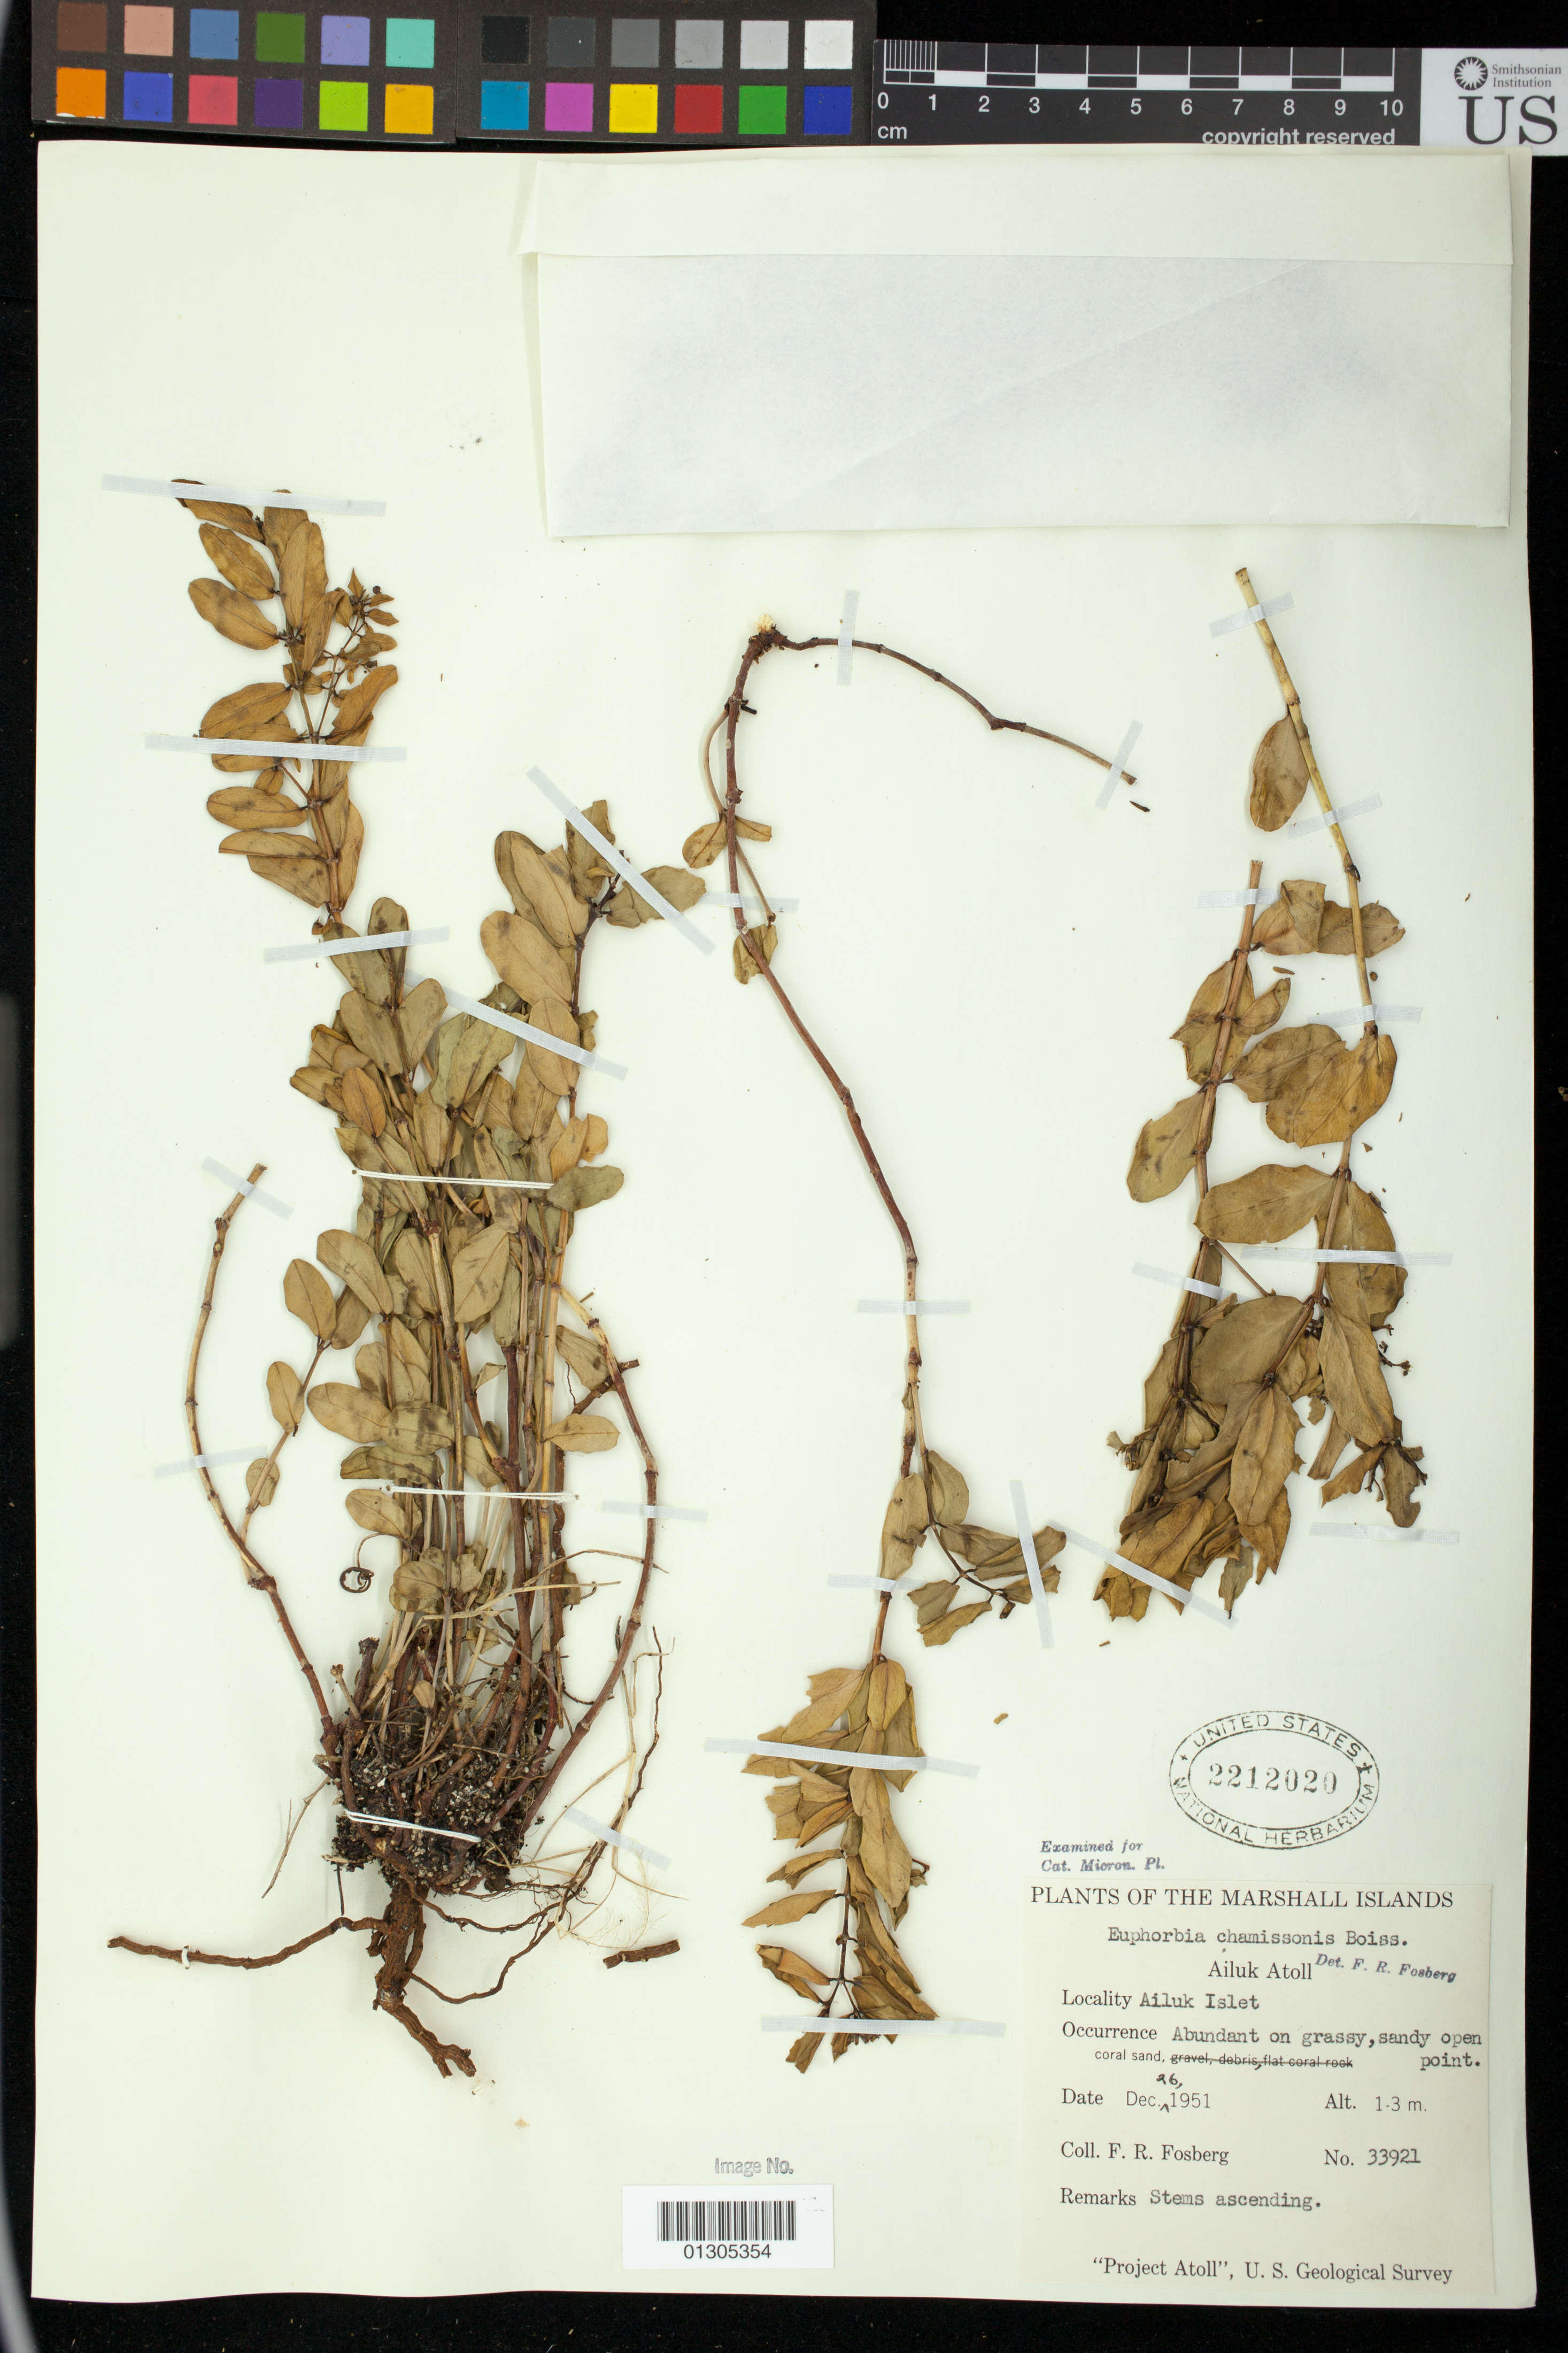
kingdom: Plantae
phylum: Tracheophyta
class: Magnoliopsida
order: Malpighiales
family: Euphorbiaceae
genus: Euphorbia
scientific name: Euphorbia chamissonis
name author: (Klotzsch ex Klotzsch & Garcke) Boiss.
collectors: F. R. Fosberg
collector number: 33921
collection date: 1951-12-26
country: Marshall Islands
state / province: Ailuk Atoll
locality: Ailuk Islet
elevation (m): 1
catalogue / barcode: US 2212020